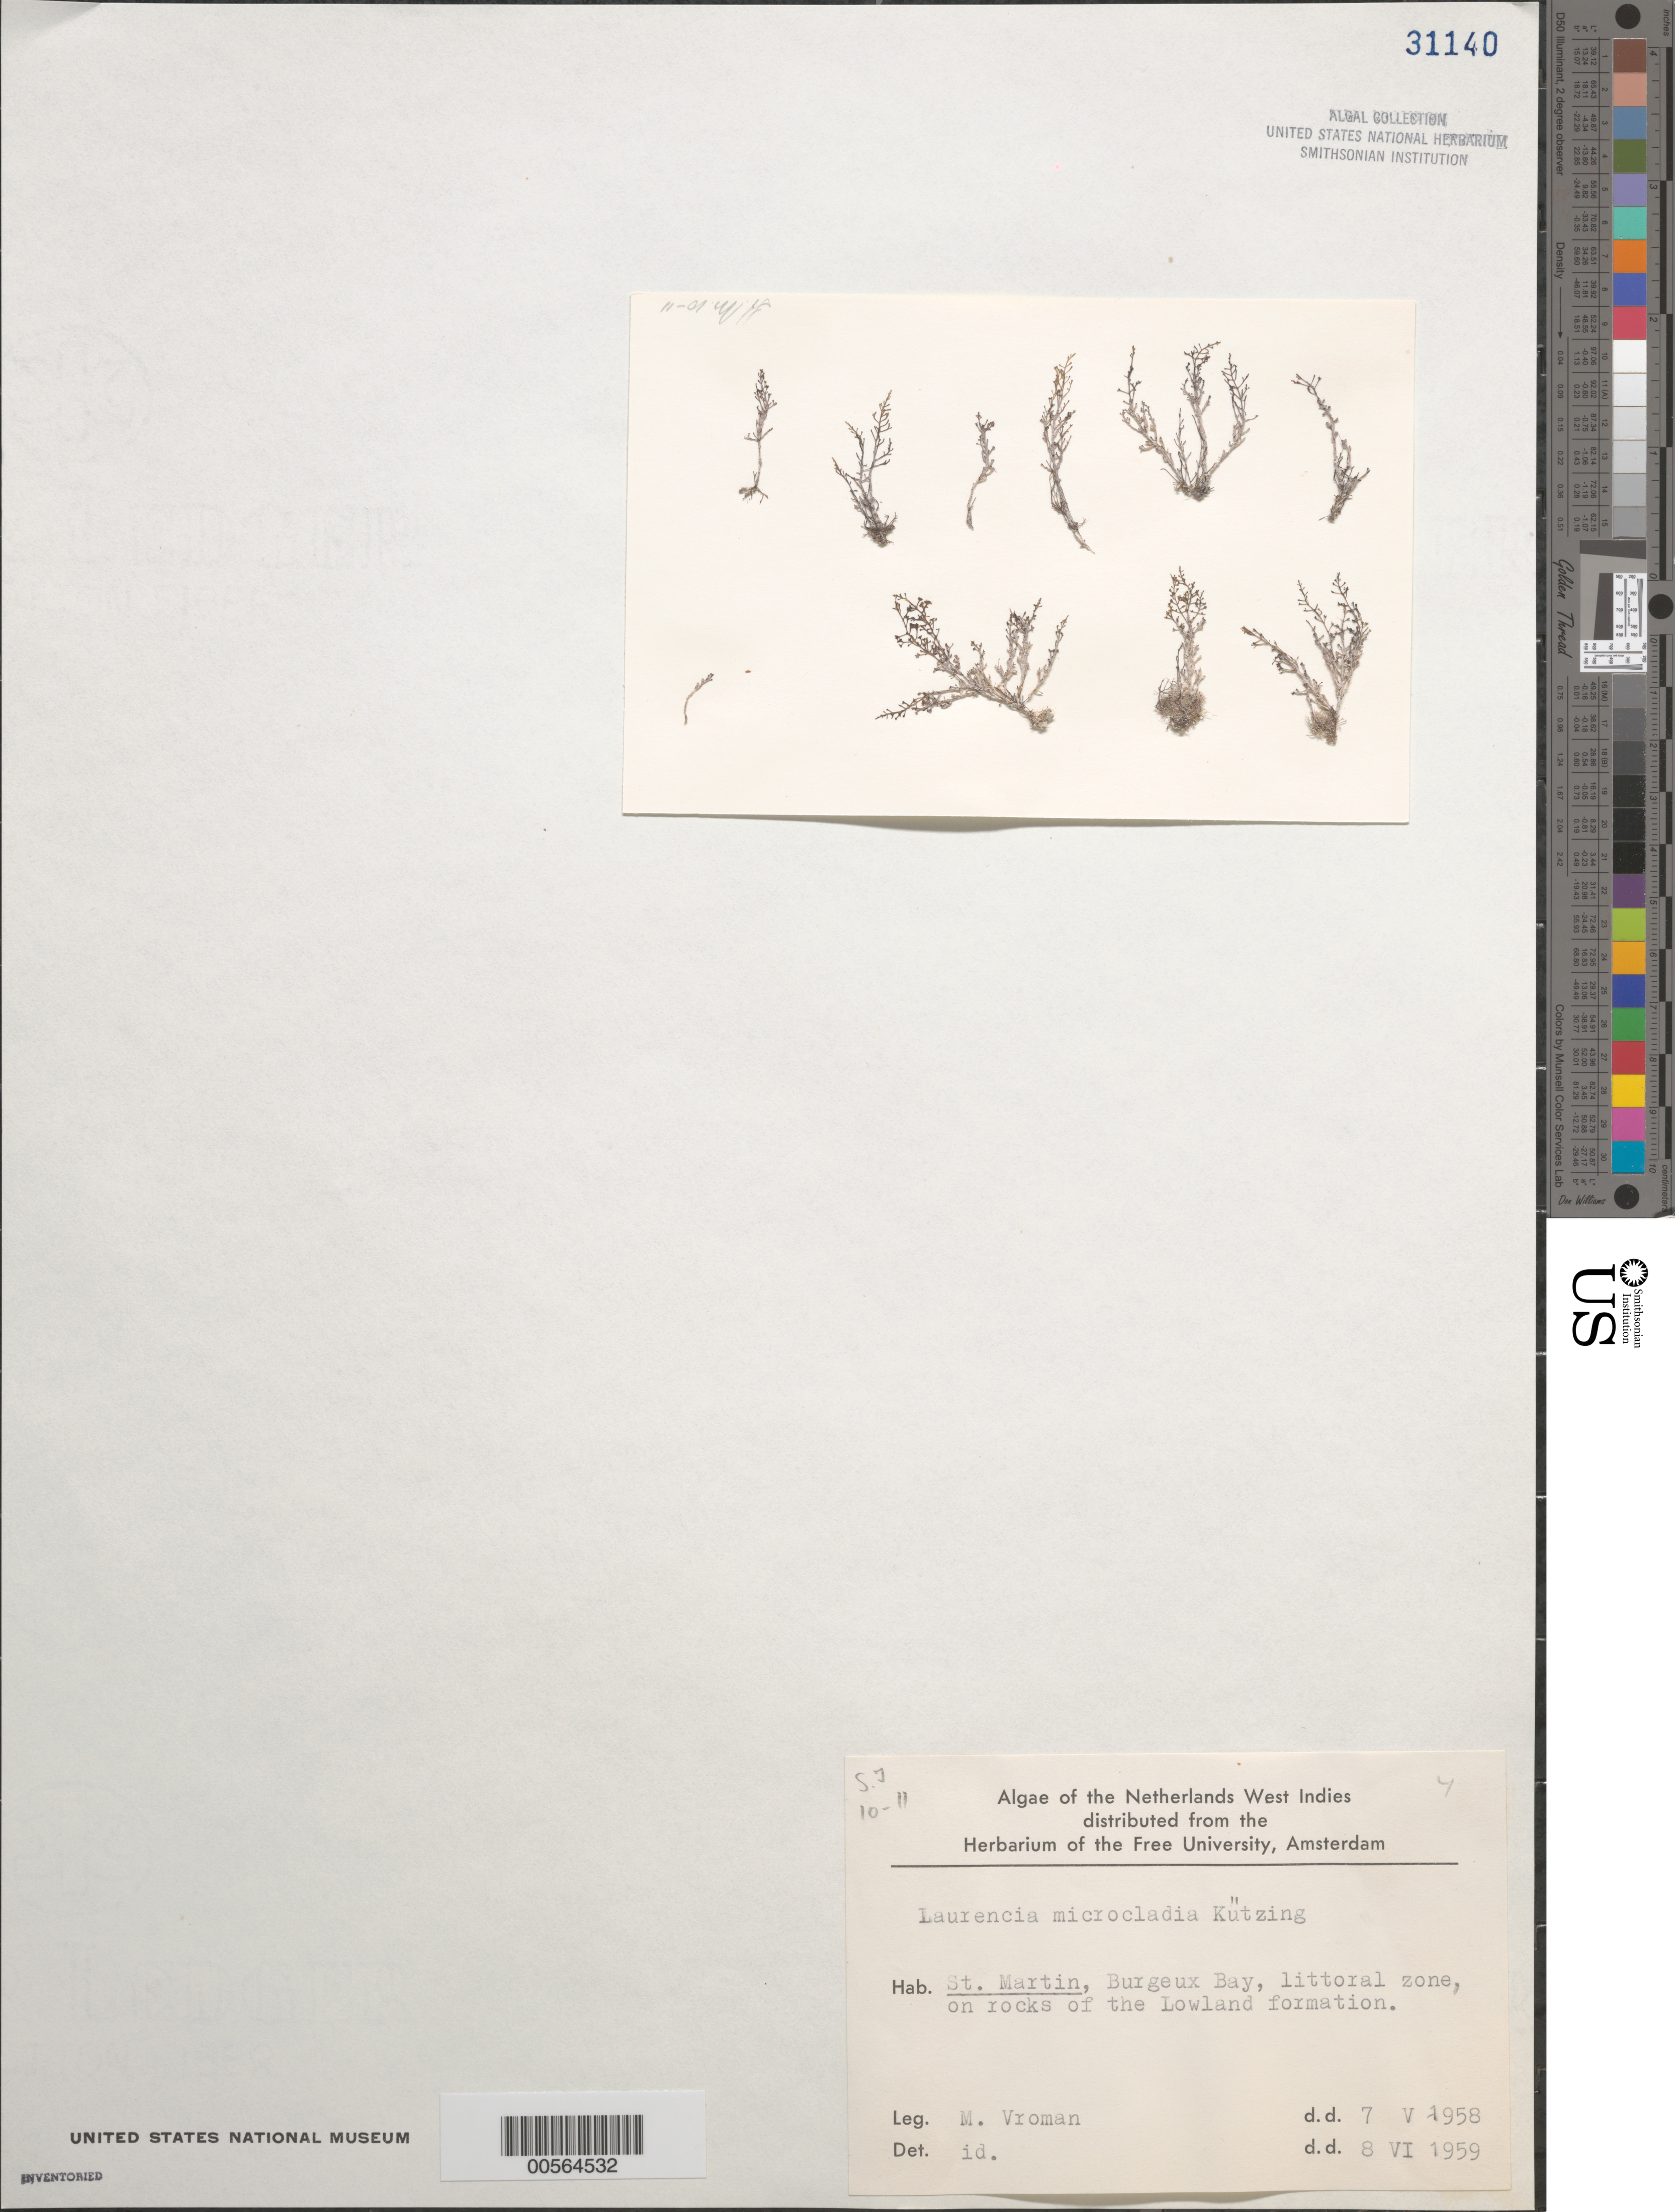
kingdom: Plantae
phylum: Rhodophyta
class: Florideophyceae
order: Ceramiales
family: Rhodomelaceae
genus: Laurencia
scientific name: Laurencia microcladia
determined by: Vroman, M.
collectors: M. Vroman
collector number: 10-11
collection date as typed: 07 May 1958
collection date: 1958-05-07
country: Sint Maartin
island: Sint Maarten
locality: Burgeux Bay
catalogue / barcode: US 31140